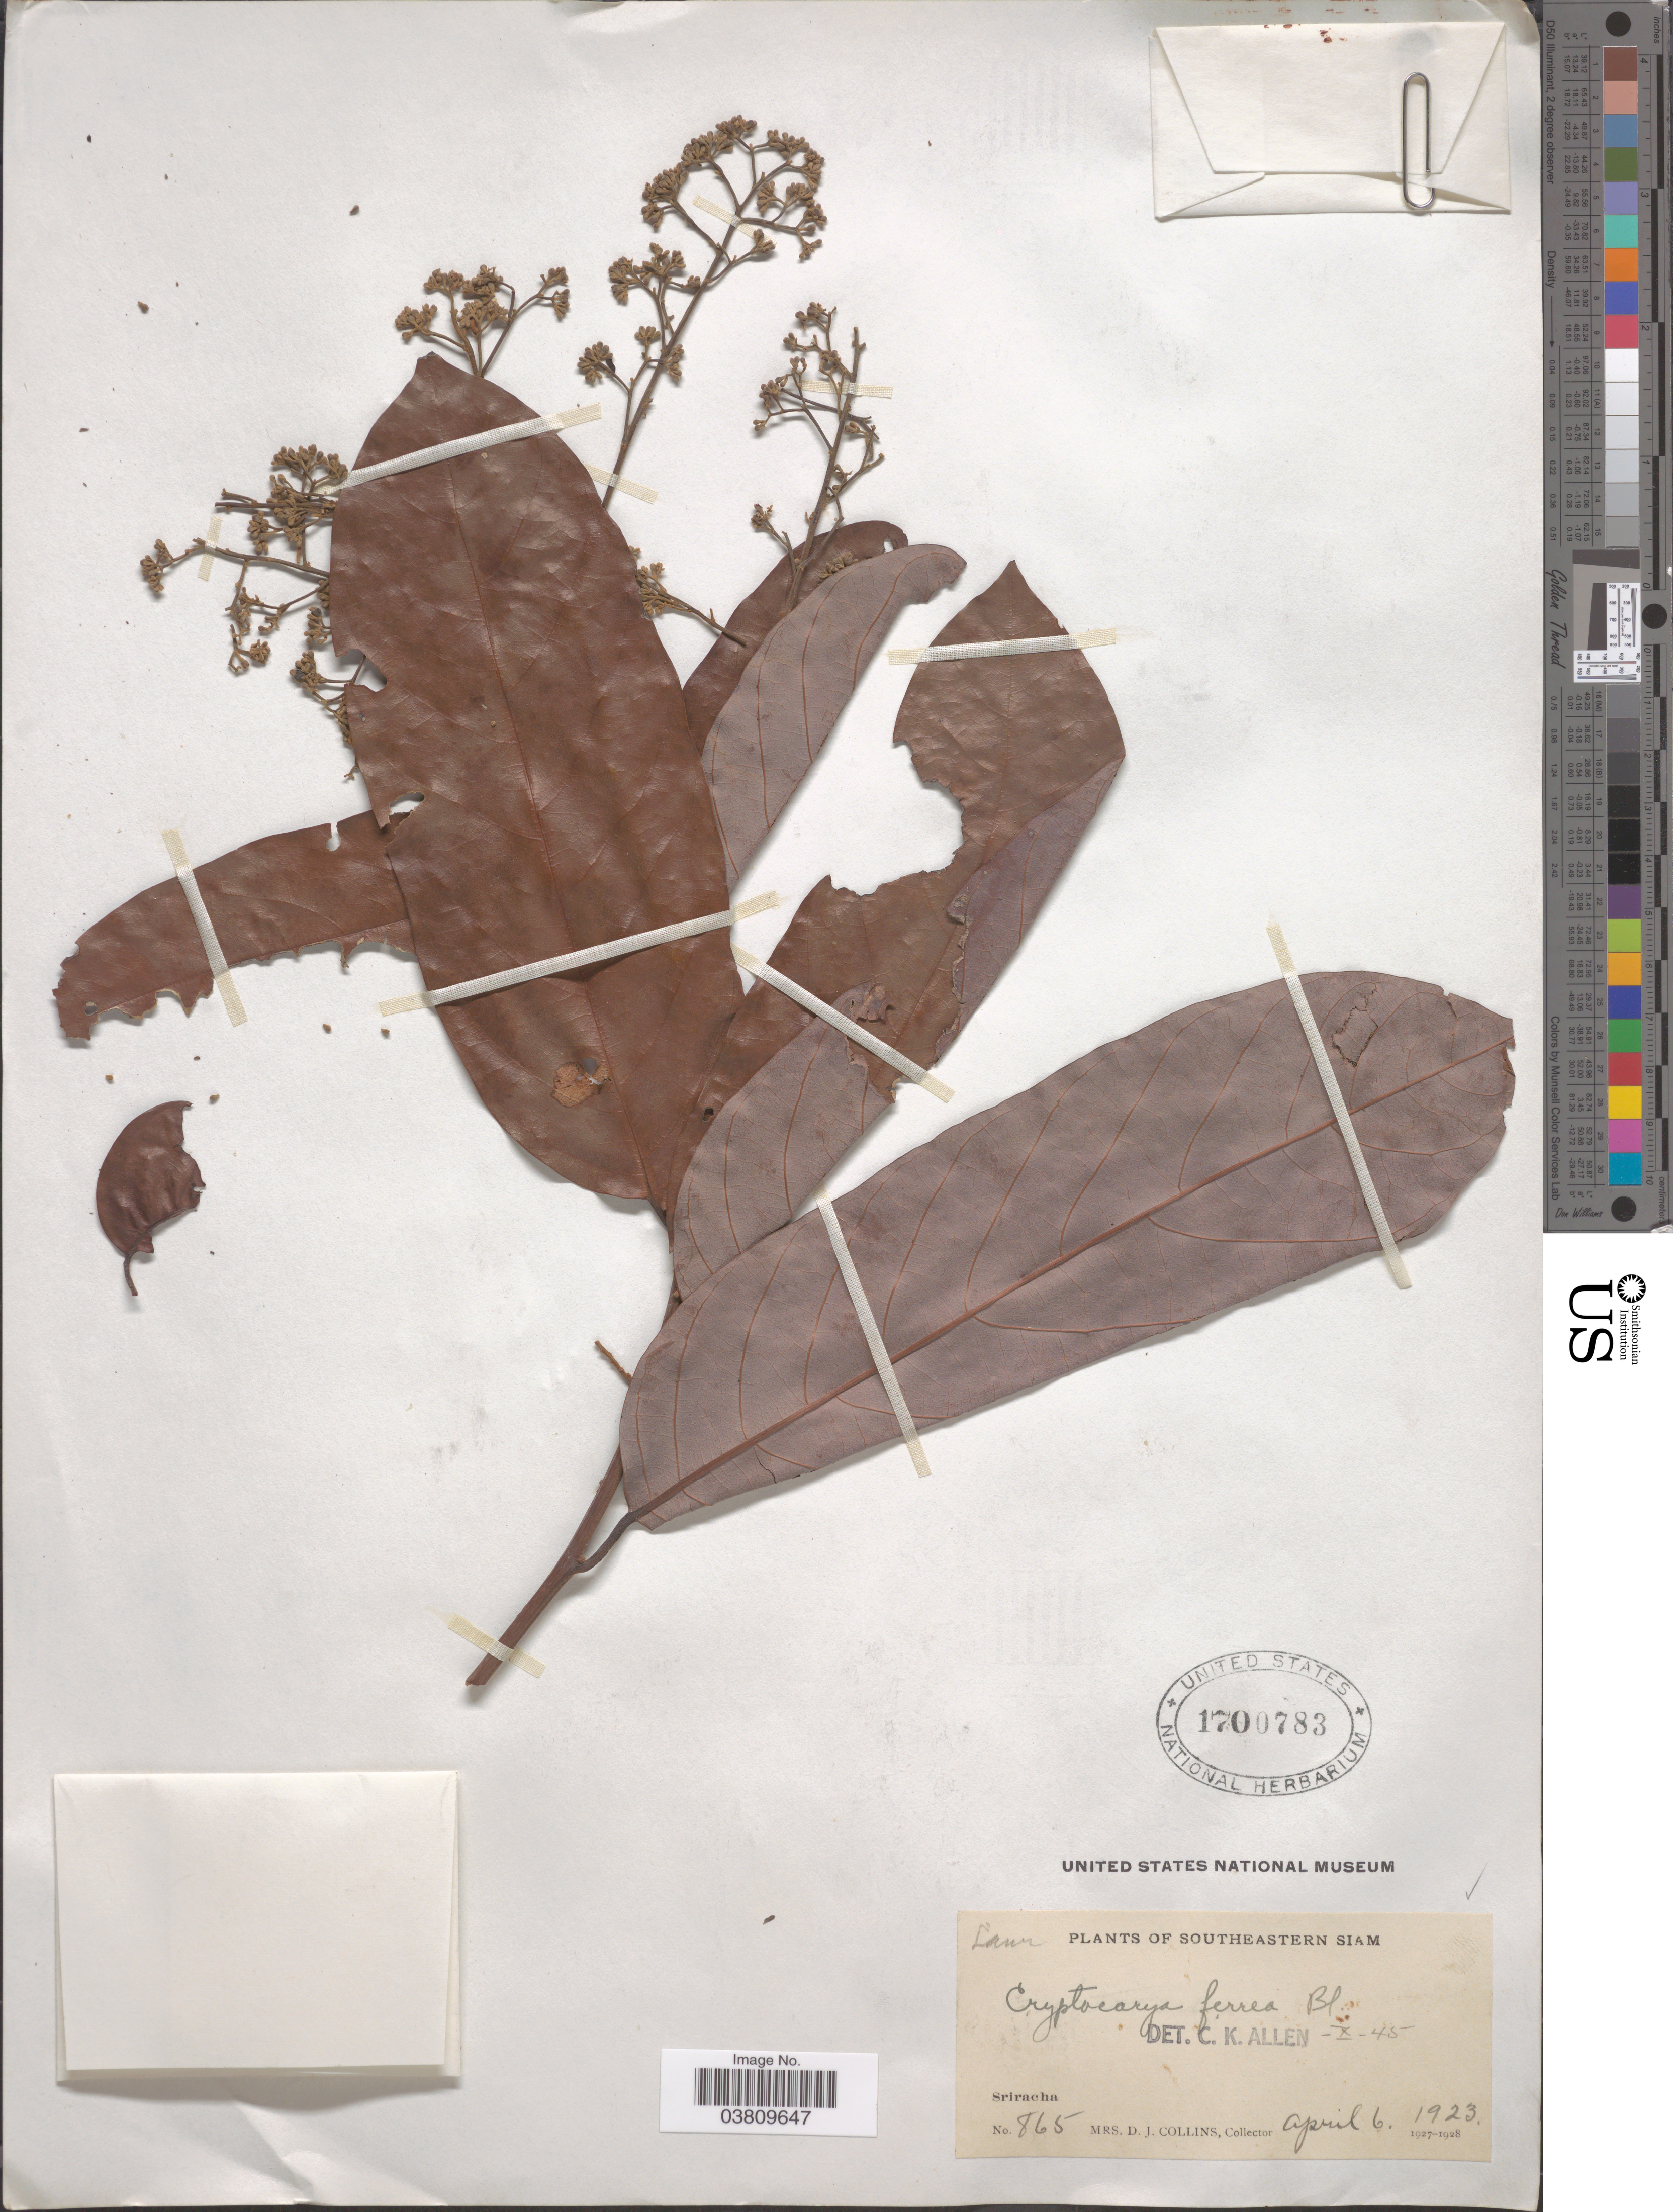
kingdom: Plantae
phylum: Tracheophyta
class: Magnoliopsida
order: Laurales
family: Lauraceae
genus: Cryptocarya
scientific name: Cryptocarya ferrea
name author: Blume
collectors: Mrs. D. J. Collins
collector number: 865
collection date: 1923-04-06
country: Thailand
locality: Southeastern Siam. Sriracha.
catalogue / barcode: US 1700783